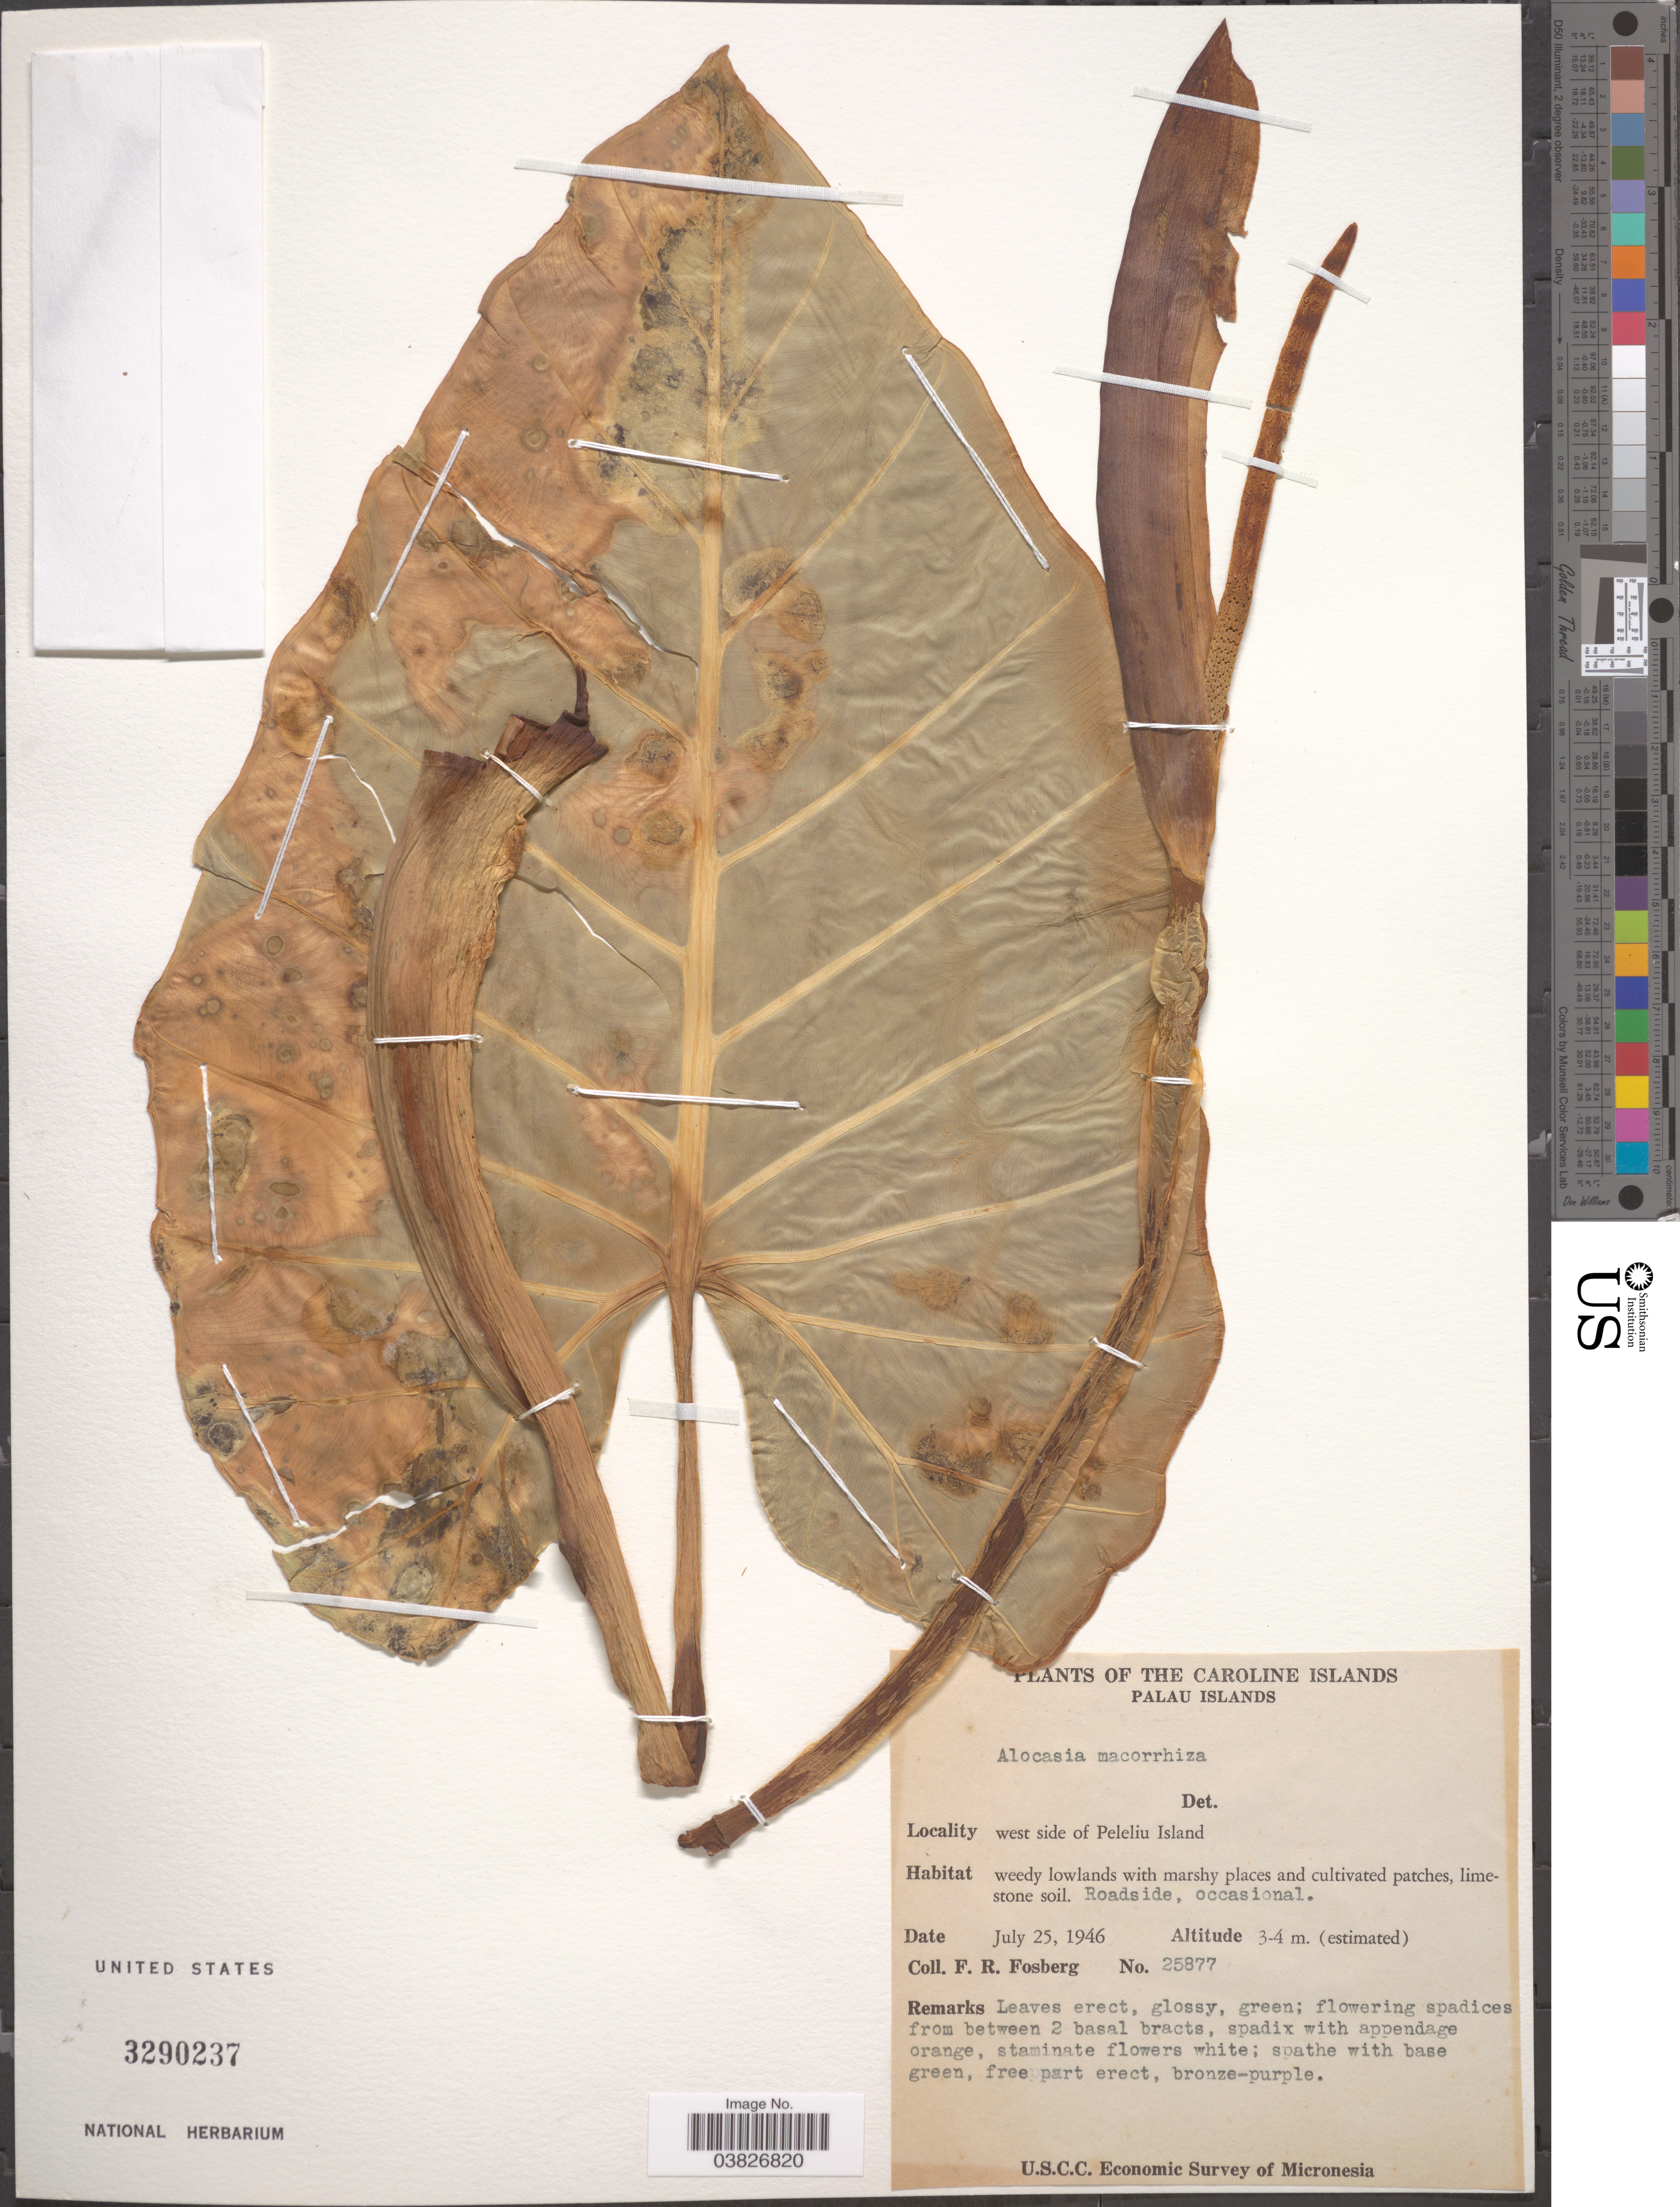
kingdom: Plantae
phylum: Tracheophyta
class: Liliopsida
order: Alismatales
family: Araceae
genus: Alocasia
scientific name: Alocasia macrorrhizos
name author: (L.) G. Don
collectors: F. R. Fosberg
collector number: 25877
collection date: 1946-07-25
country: Palau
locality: Caroline Islands. Palau Islands. West side of Peleliu Island.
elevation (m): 3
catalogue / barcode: US 3290237